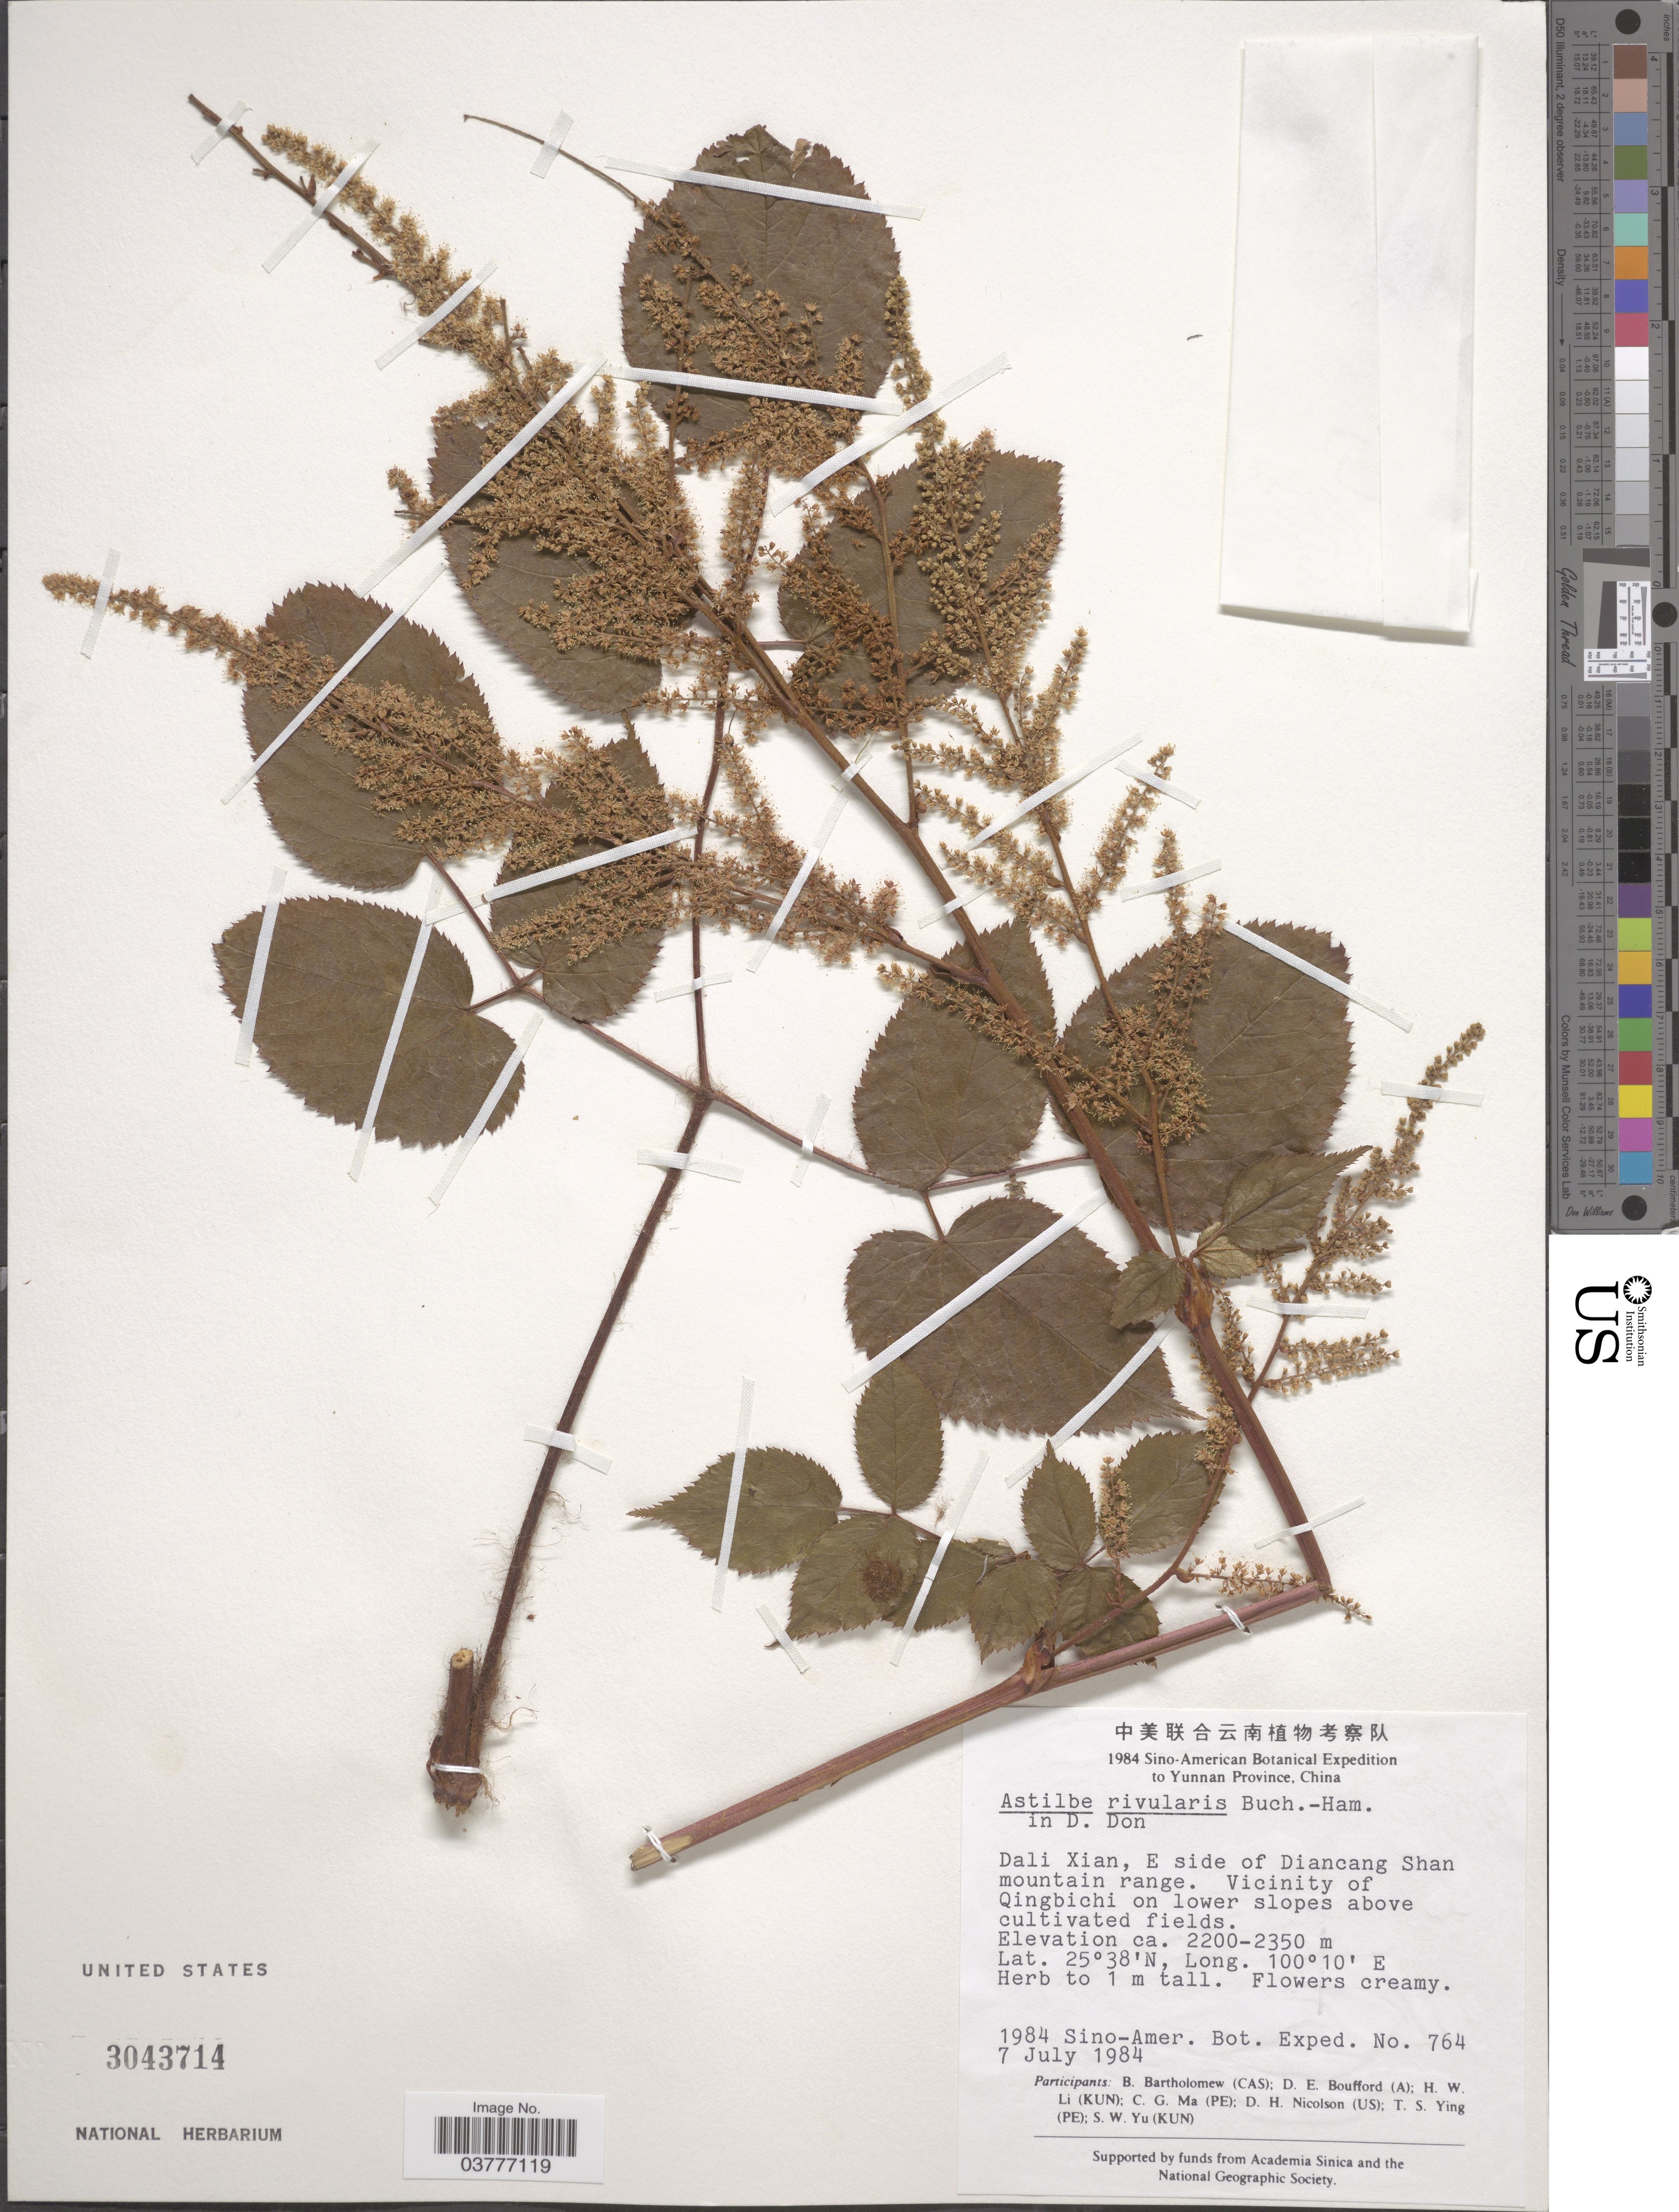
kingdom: Plantae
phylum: Tracheophyta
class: Magnoliopsida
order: Saxifragales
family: Saxifragaceae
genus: Astilbe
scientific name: Astilbe rivularis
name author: Buch.-Ham. ex D. Don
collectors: Sino-Amer. Bot. Exped. 1984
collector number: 764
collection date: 1984-07-07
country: China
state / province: Yunnan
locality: Dali Xian, E side of Diancang Shan mountain range. Vicinity of Qingbichi on lower slopes above cultivated fields.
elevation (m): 2200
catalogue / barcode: US 3043714